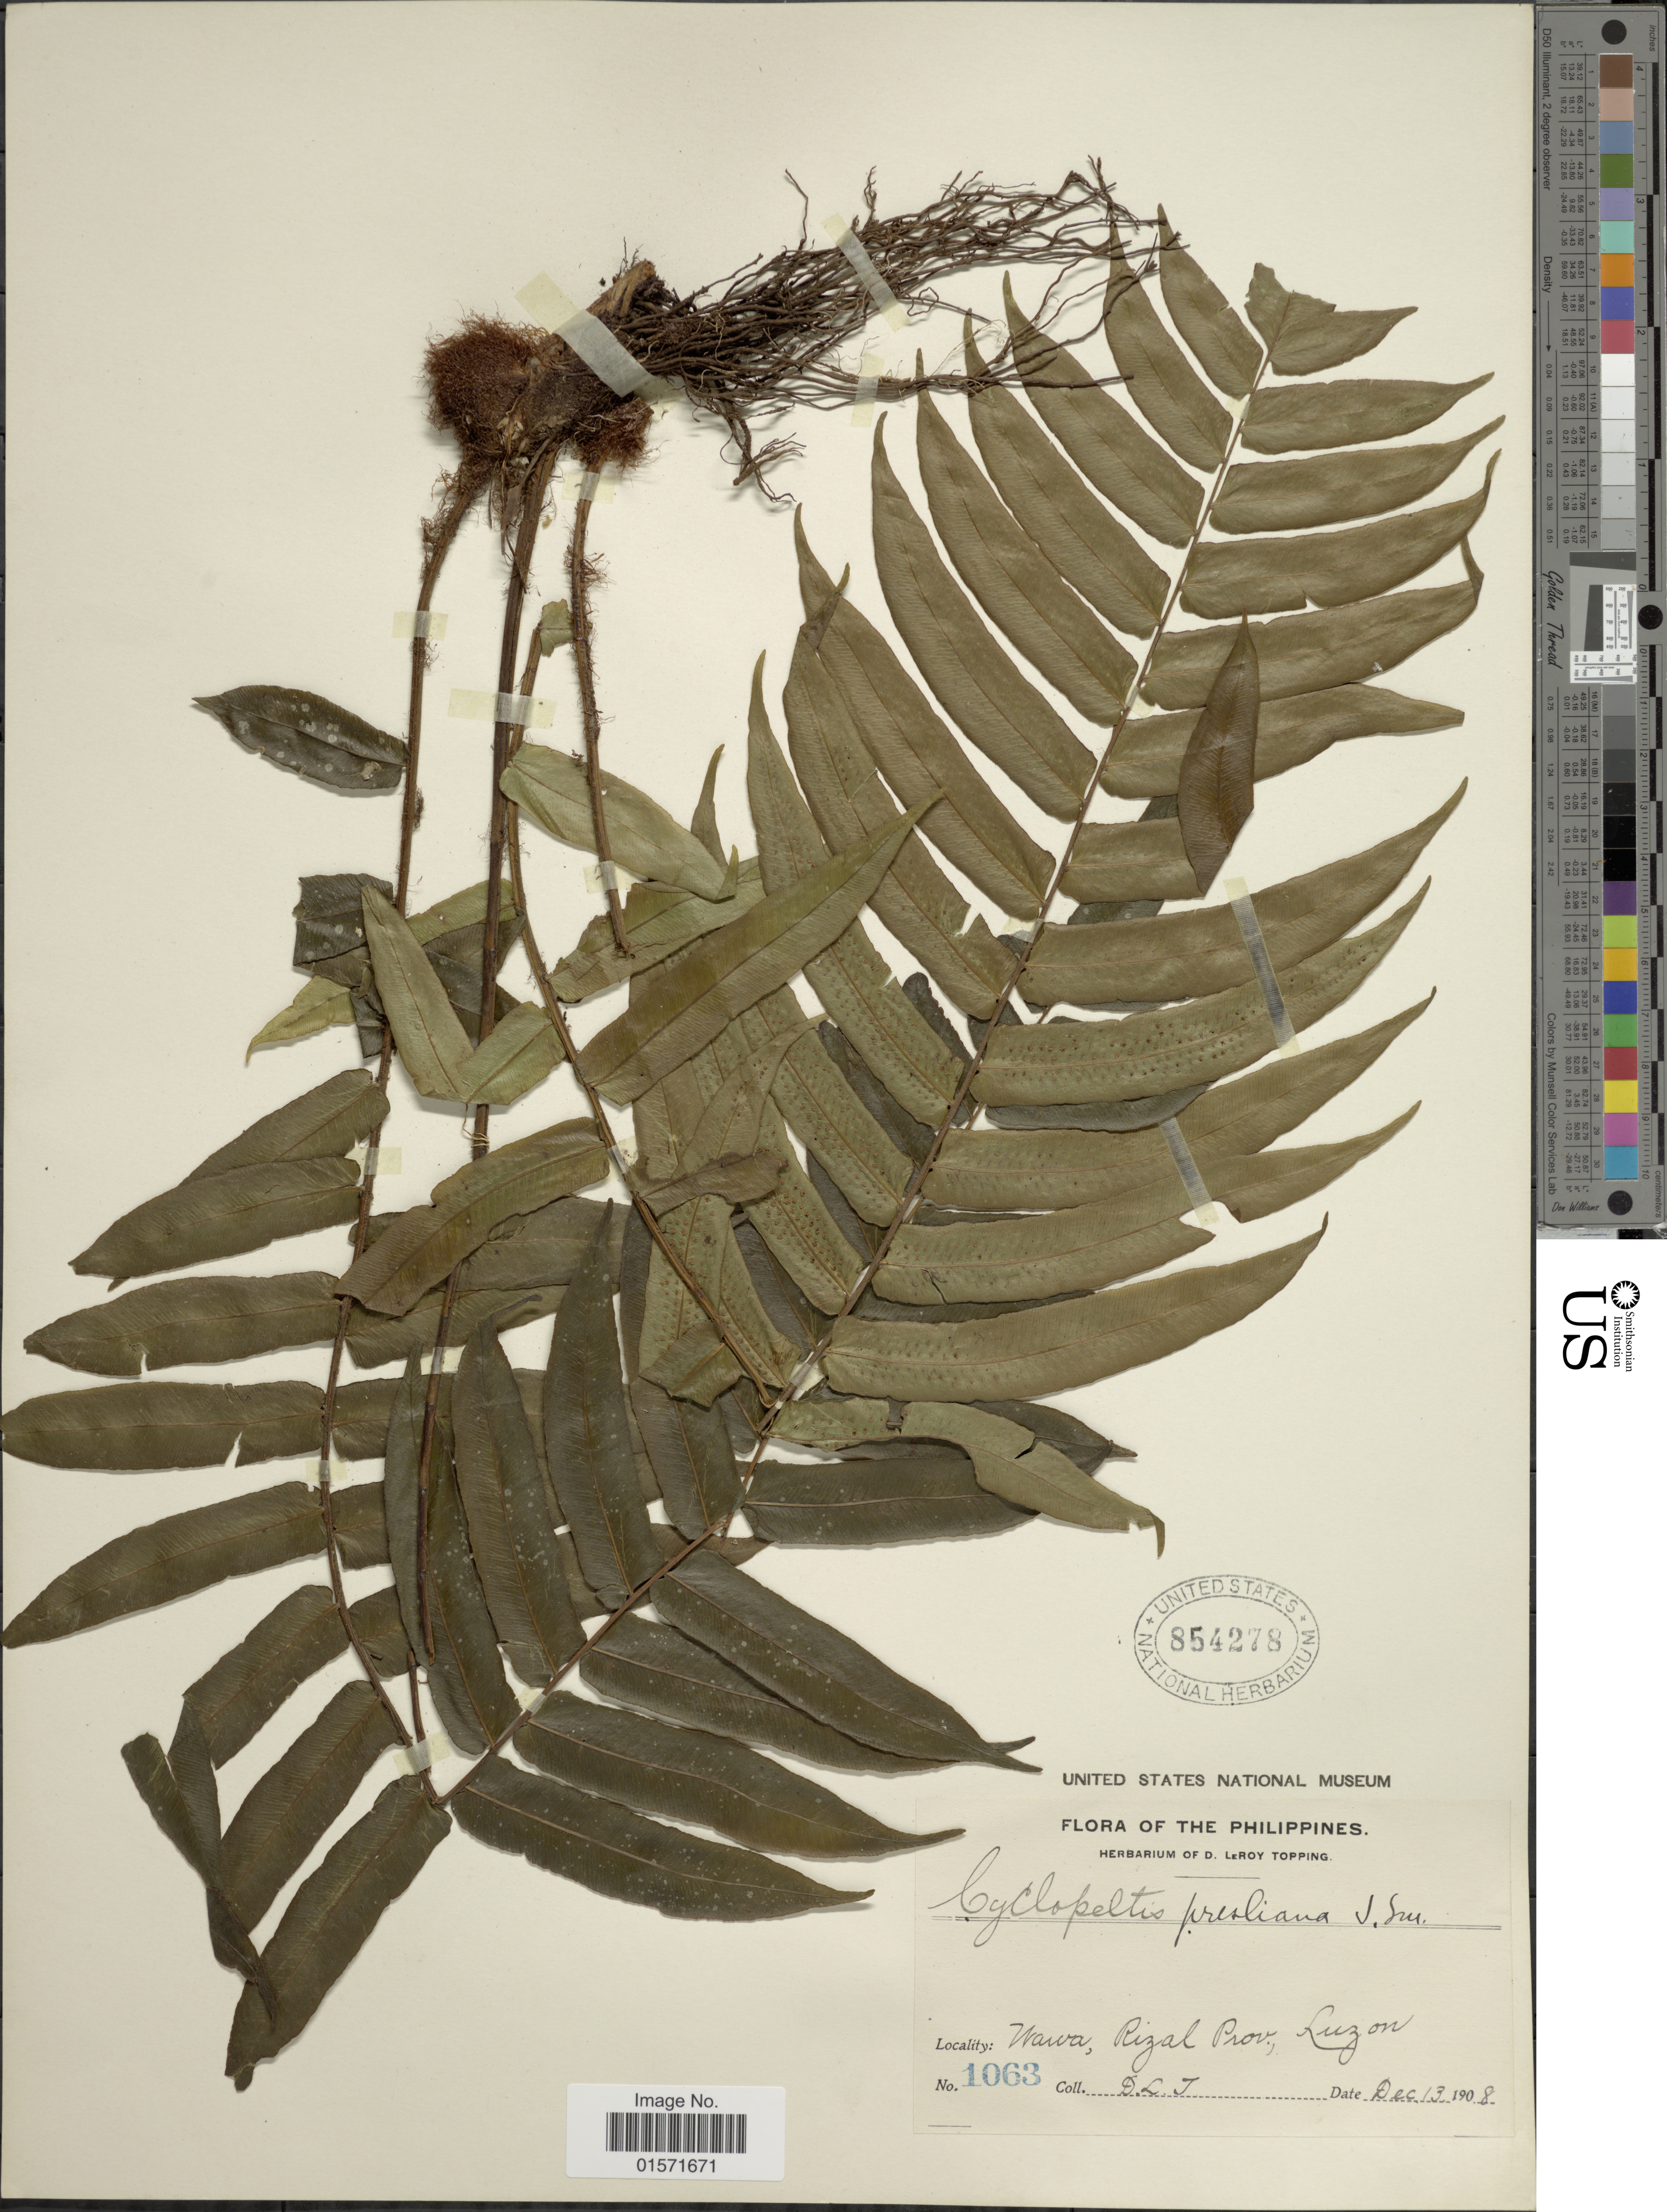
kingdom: Plantae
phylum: Tracheophyta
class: Polypodiopsida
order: Polypodiales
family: Lomariopsidaceae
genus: Cyclopeltis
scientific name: Cyclopeltis presliana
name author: (Mett.) Berkeley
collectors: Topping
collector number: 1063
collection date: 1908-12-13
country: Philippines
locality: Nawa, Rizal Prov, Luzon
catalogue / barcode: US 854278